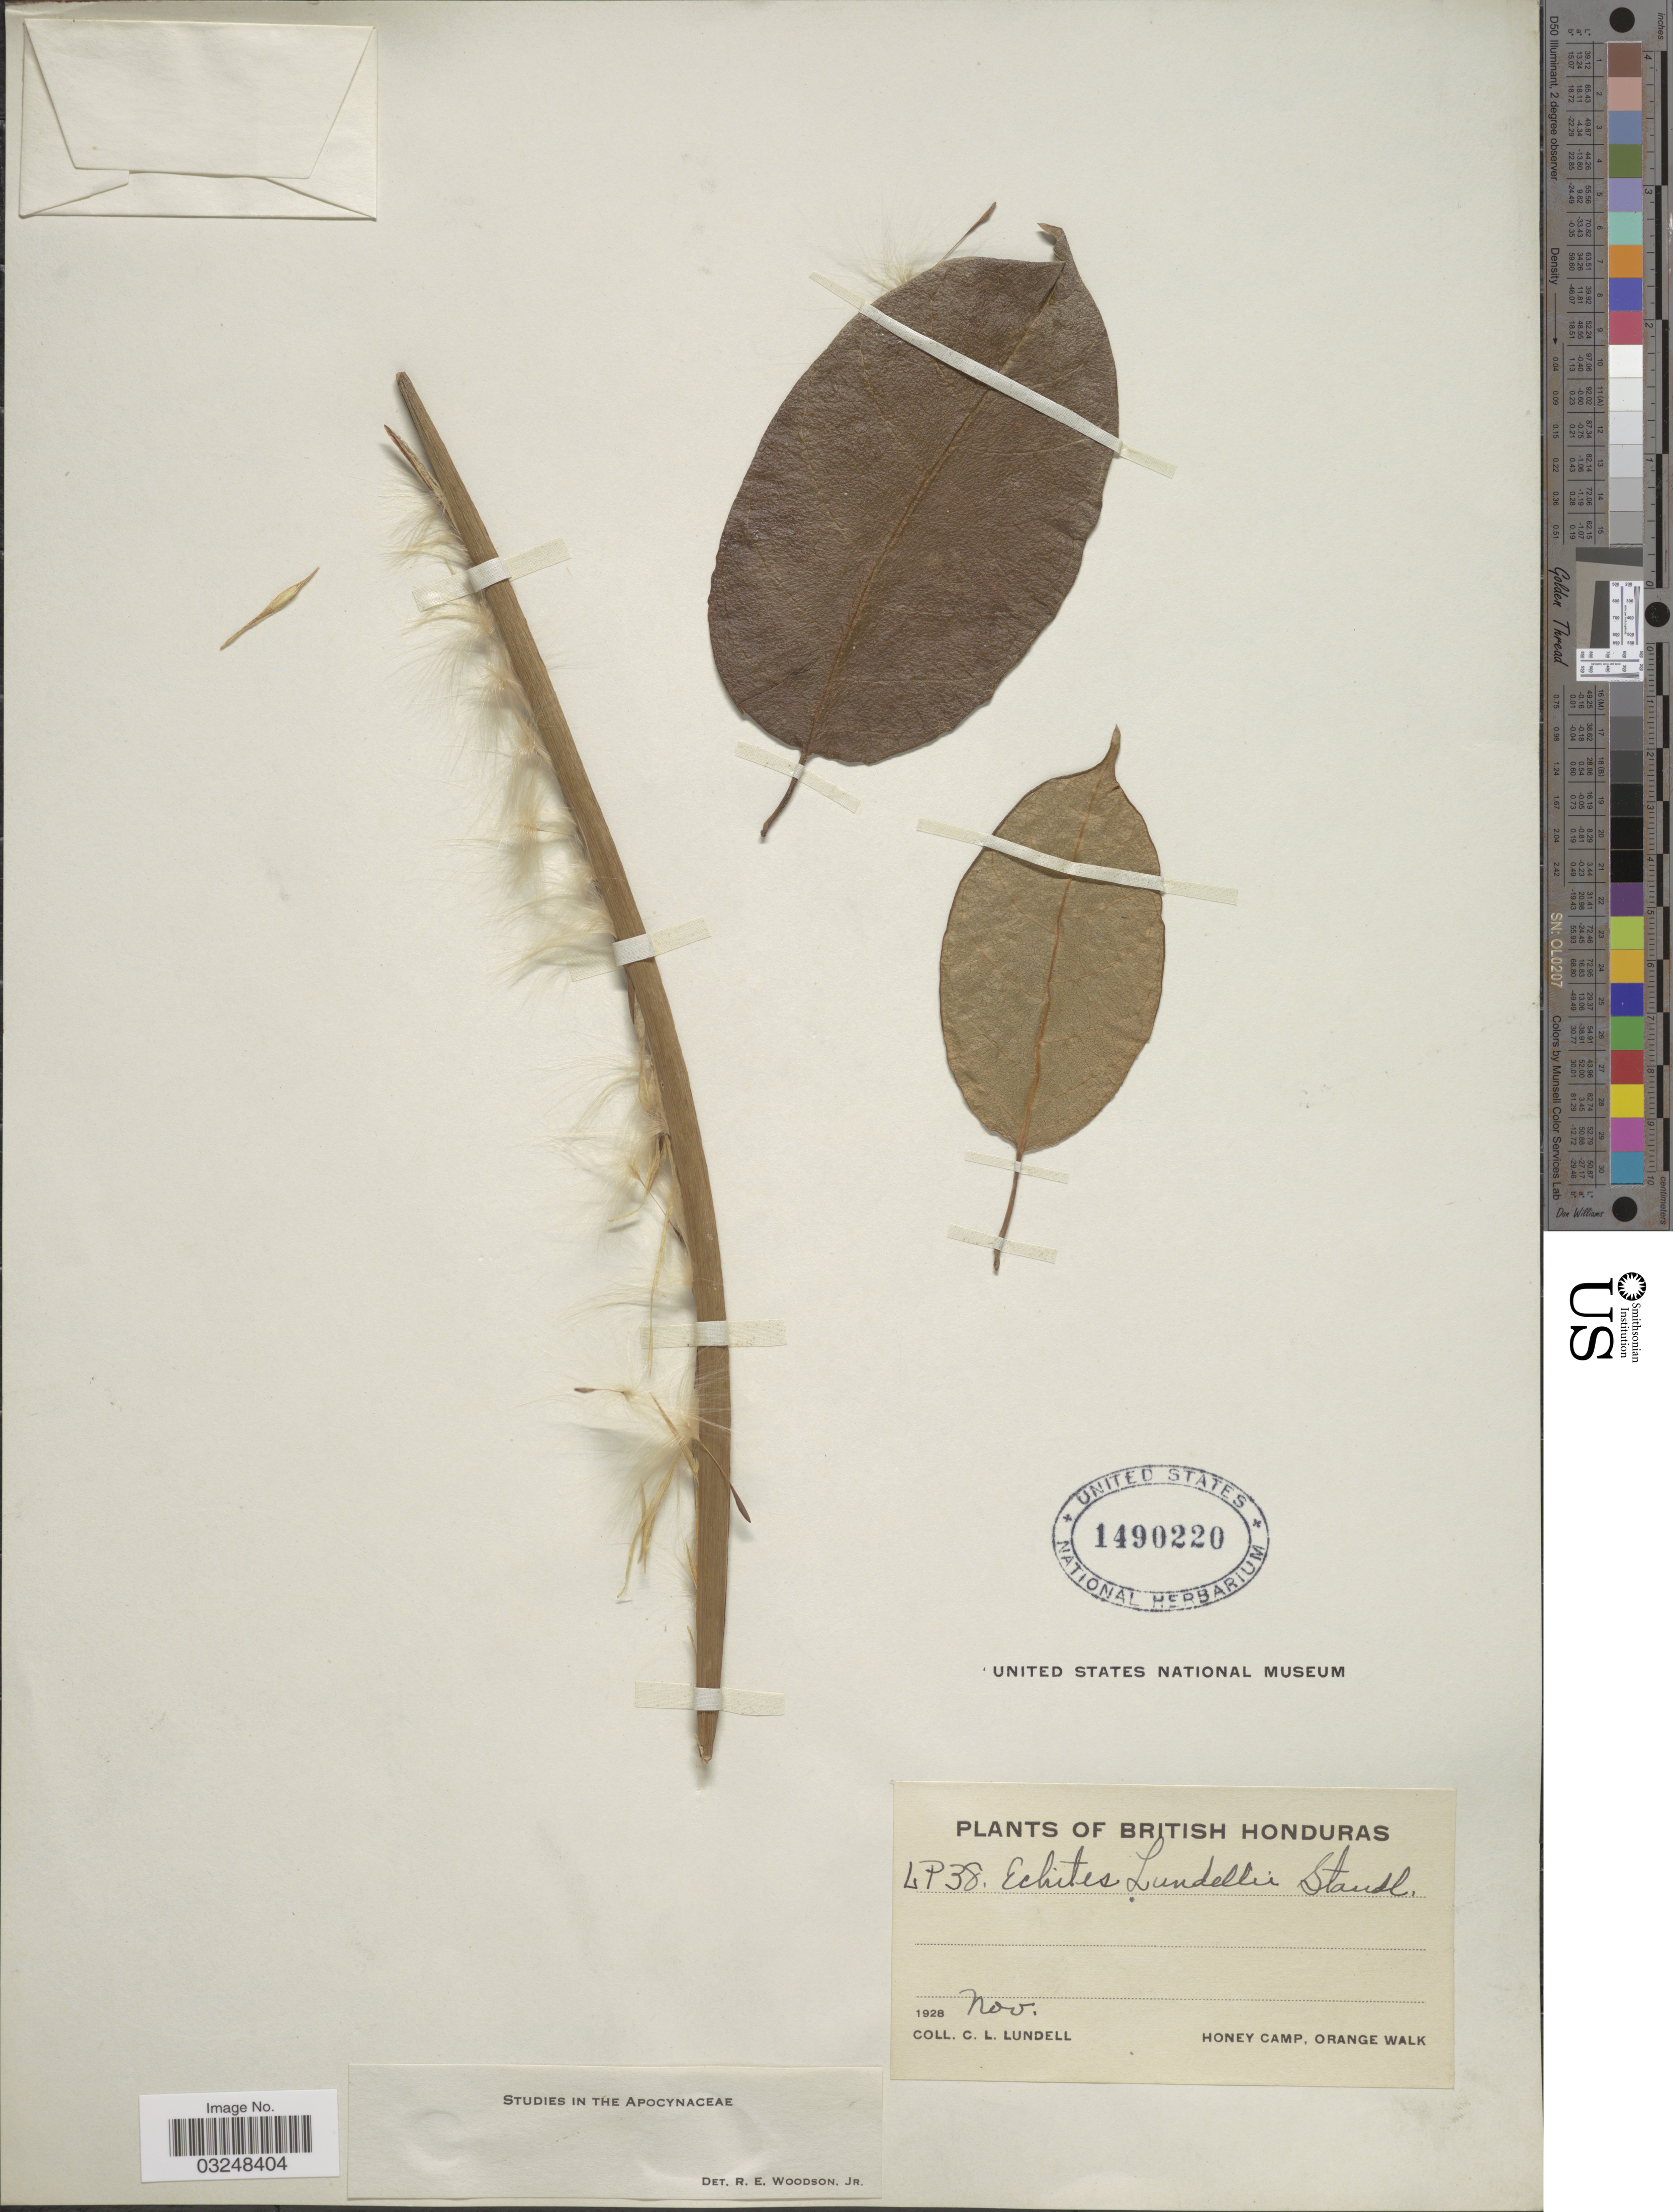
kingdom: Plantae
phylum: Tracheophyta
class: Magnoliopsida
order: Gentianales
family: Apocynaceae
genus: Urechites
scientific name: Urechites andrieuxii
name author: Müll. Arg.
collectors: C. L. Lundell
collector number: LP38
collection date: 1928-11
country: Belize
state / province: Orange Walk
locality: British Honduras. Honey Camp.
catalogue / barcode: US 1490220